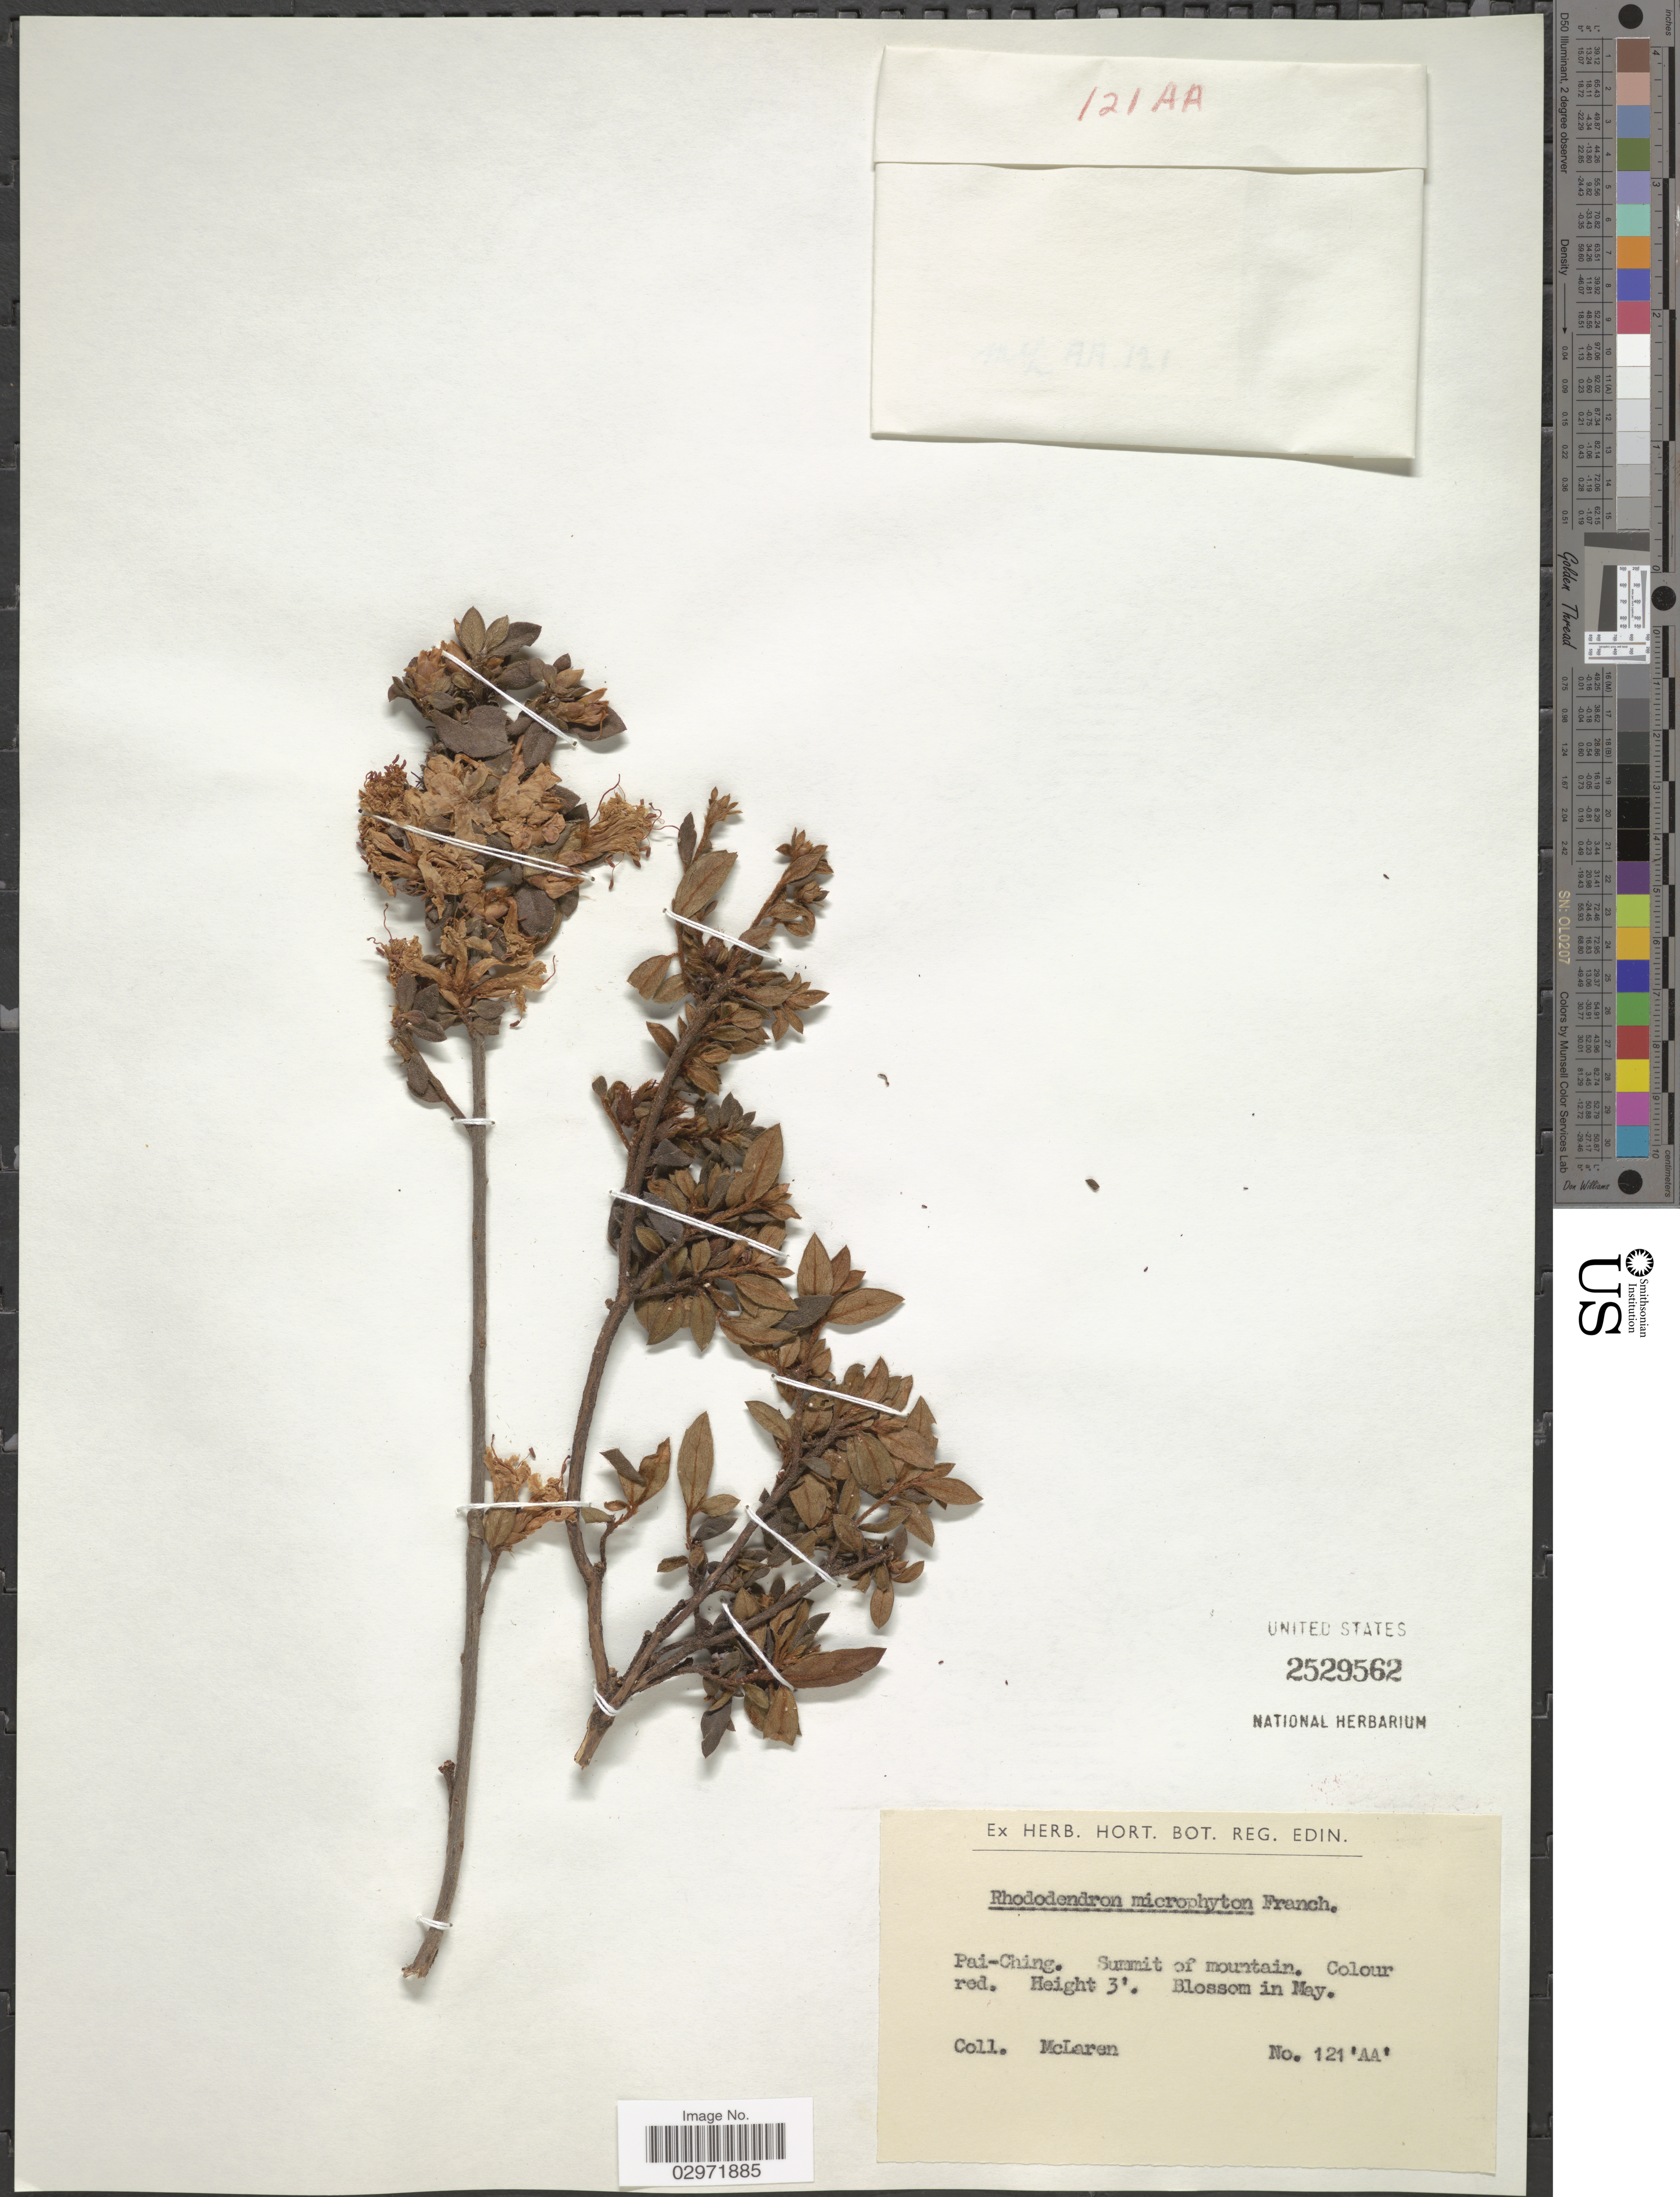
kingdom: Plantae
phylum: Tracheophyta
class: Magnoliopsida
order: Ericales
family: Ericaceae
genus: Rhododendron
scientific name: Rhododendron microphyton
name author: Franch.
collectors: McLaren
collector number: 121'AA'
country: China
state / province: Shanxi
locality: Pai-Ching.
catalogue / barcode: US 2529562